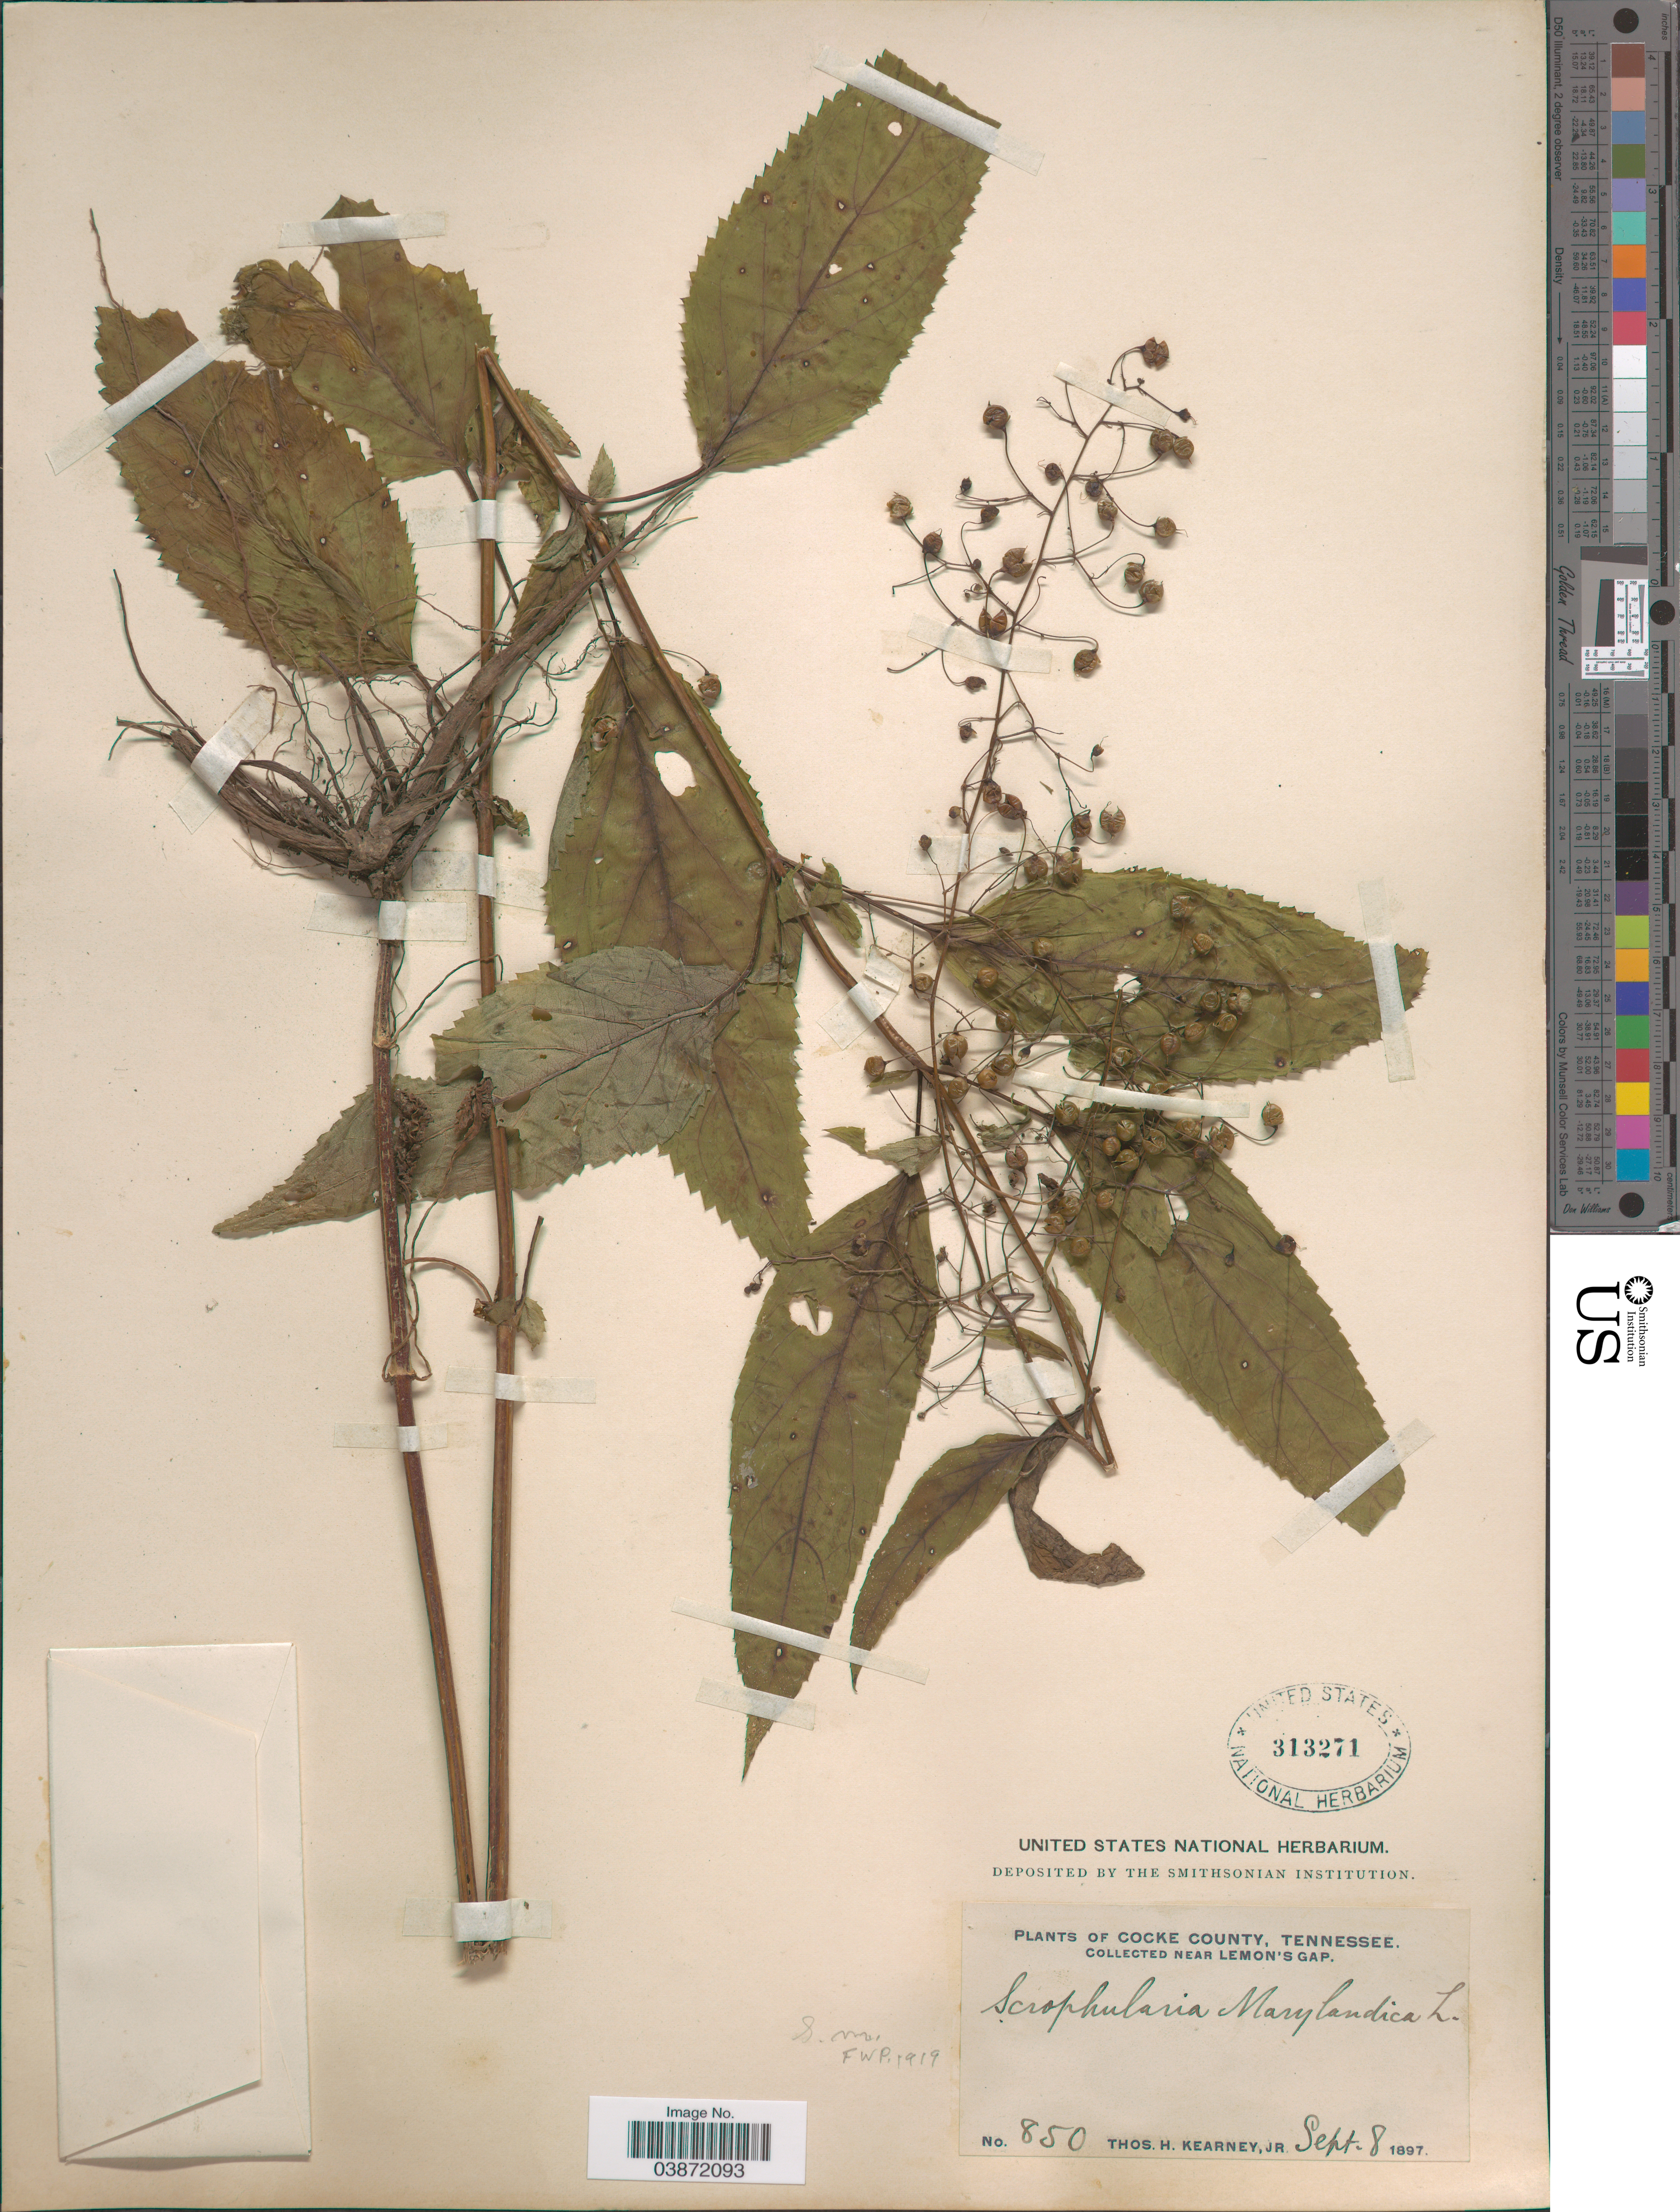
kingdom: Plantae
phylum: Tracheophyta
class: Magnoliopsida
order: Lamiales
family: Scrophulariaceae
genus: Scrophularia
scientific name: Scrophularia marilandica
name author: L.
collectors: T. H. Kearney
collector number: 850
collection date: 1897-09-08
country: United States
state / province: Tennessee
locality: Cocke County. Near Lemon's Gap.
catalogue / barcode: US 313271